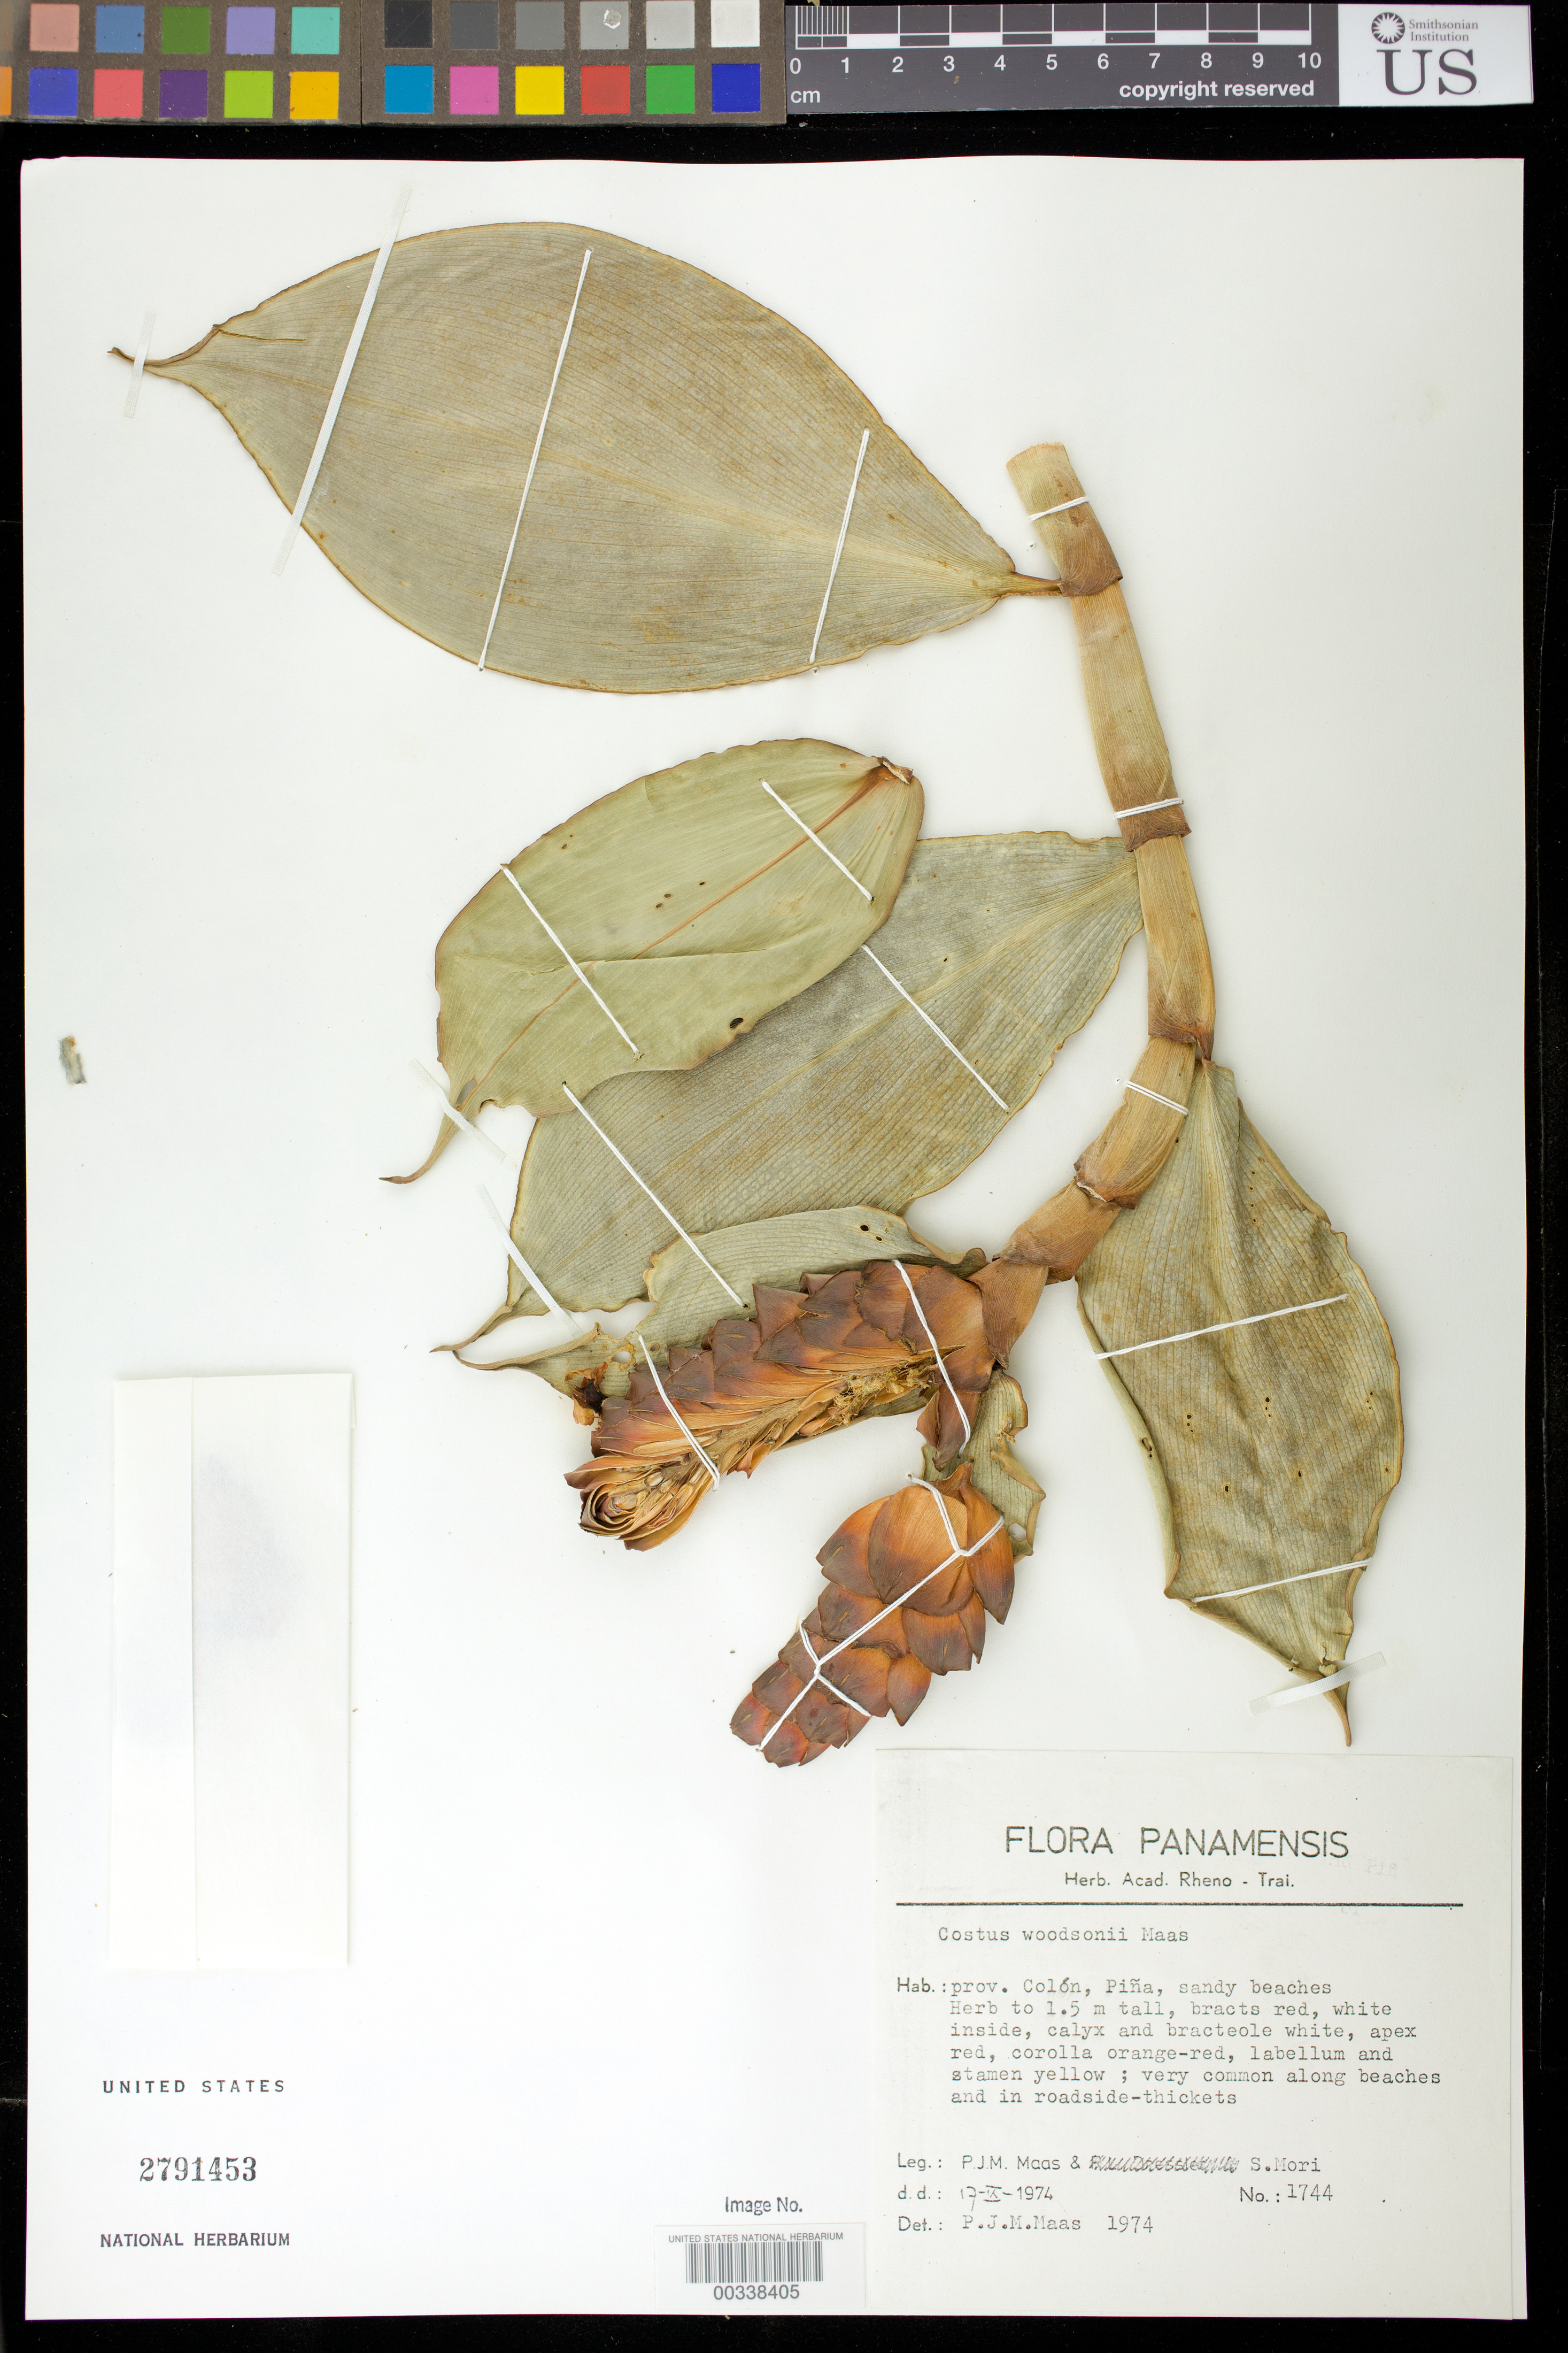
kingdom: Plantae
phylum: Tracheophyta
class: Liliopsida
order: Zingiberales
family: Costaceae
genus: Costus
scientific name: Costus woodsonii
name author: Maas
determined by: Maas, Paul J. M.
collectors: P. Maas & S. Mori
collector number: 1744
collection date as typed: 17 Sep 1974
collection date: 1974-09-17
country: Panama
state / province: Colón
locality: Pina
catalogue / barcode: US 2791453